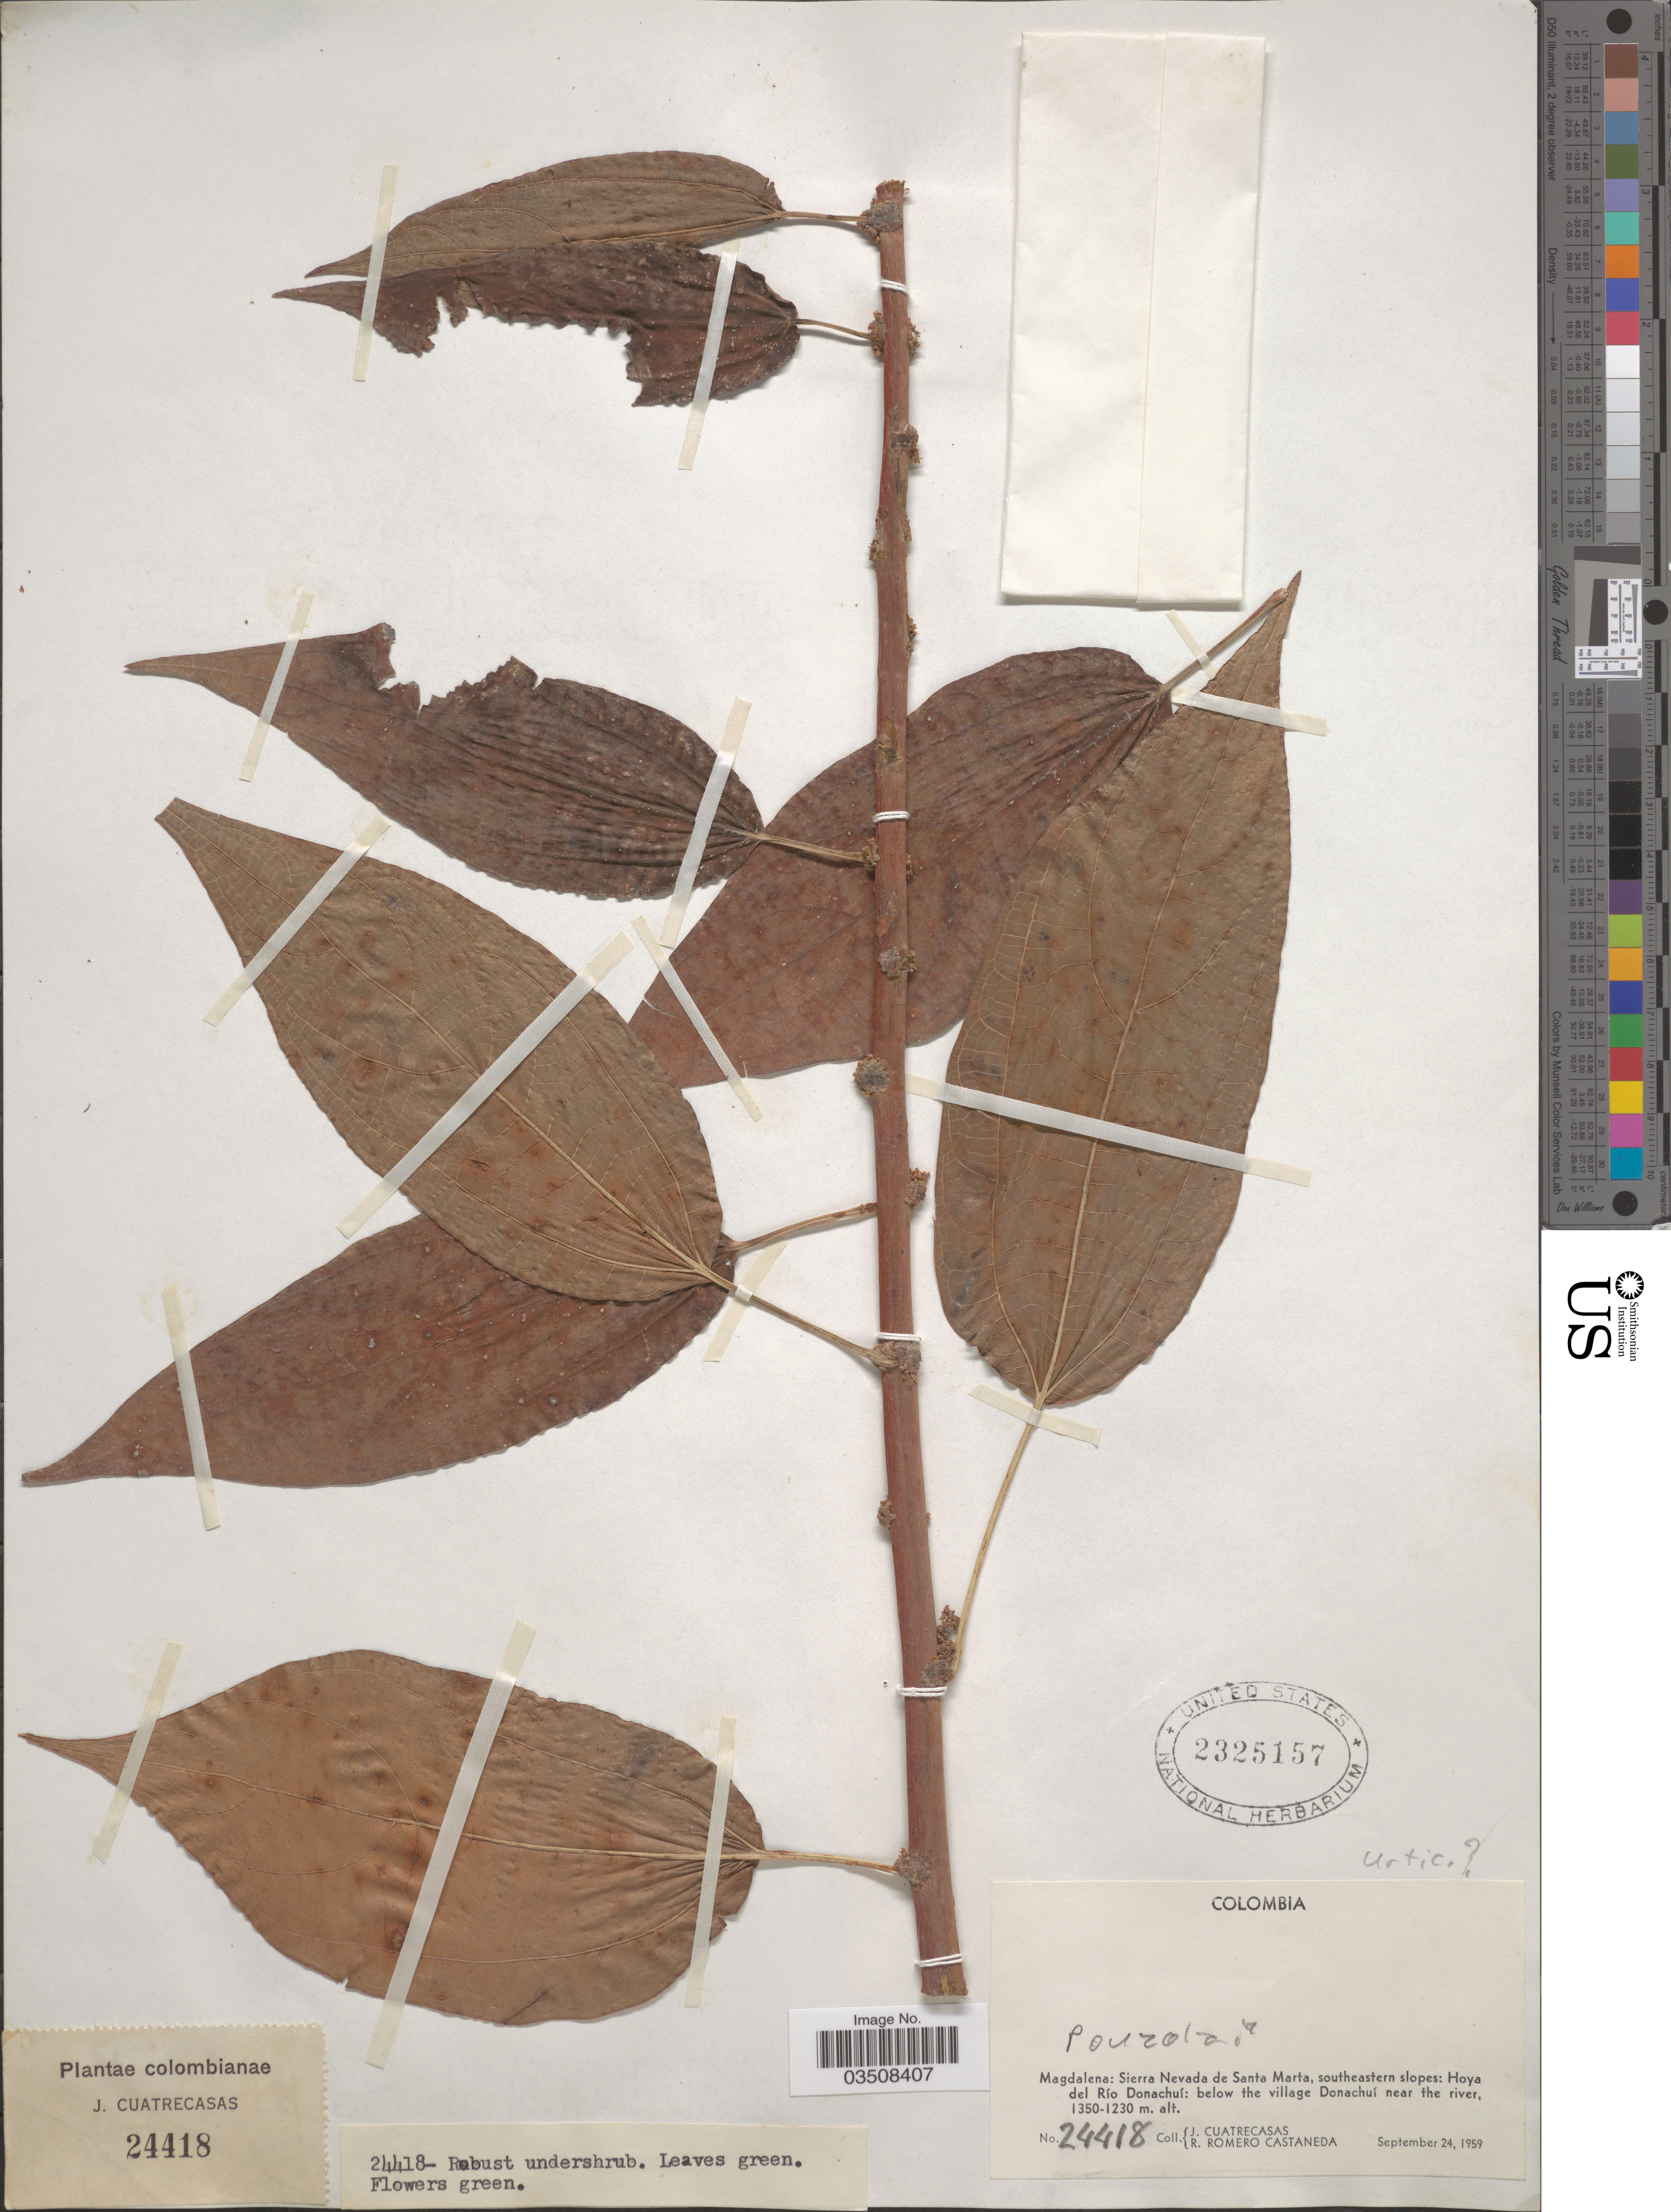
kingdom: Plantae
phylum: Tracheophyta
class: Magnoliopsida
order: Rosales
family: Urticaceae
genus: Pouzolzia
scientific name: Pouzolzia sp.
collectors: J. Cuatrecasas & R. Romero Castañeda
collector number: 24418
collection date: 1959-09-24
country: Colombia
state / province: Magdalena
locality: Sierra Nevada de Santa Marta, southeastern slopes: Hoya del Río Donachuí: below the village Donachuí near the river.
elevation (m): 1230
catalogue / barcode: US 2325157